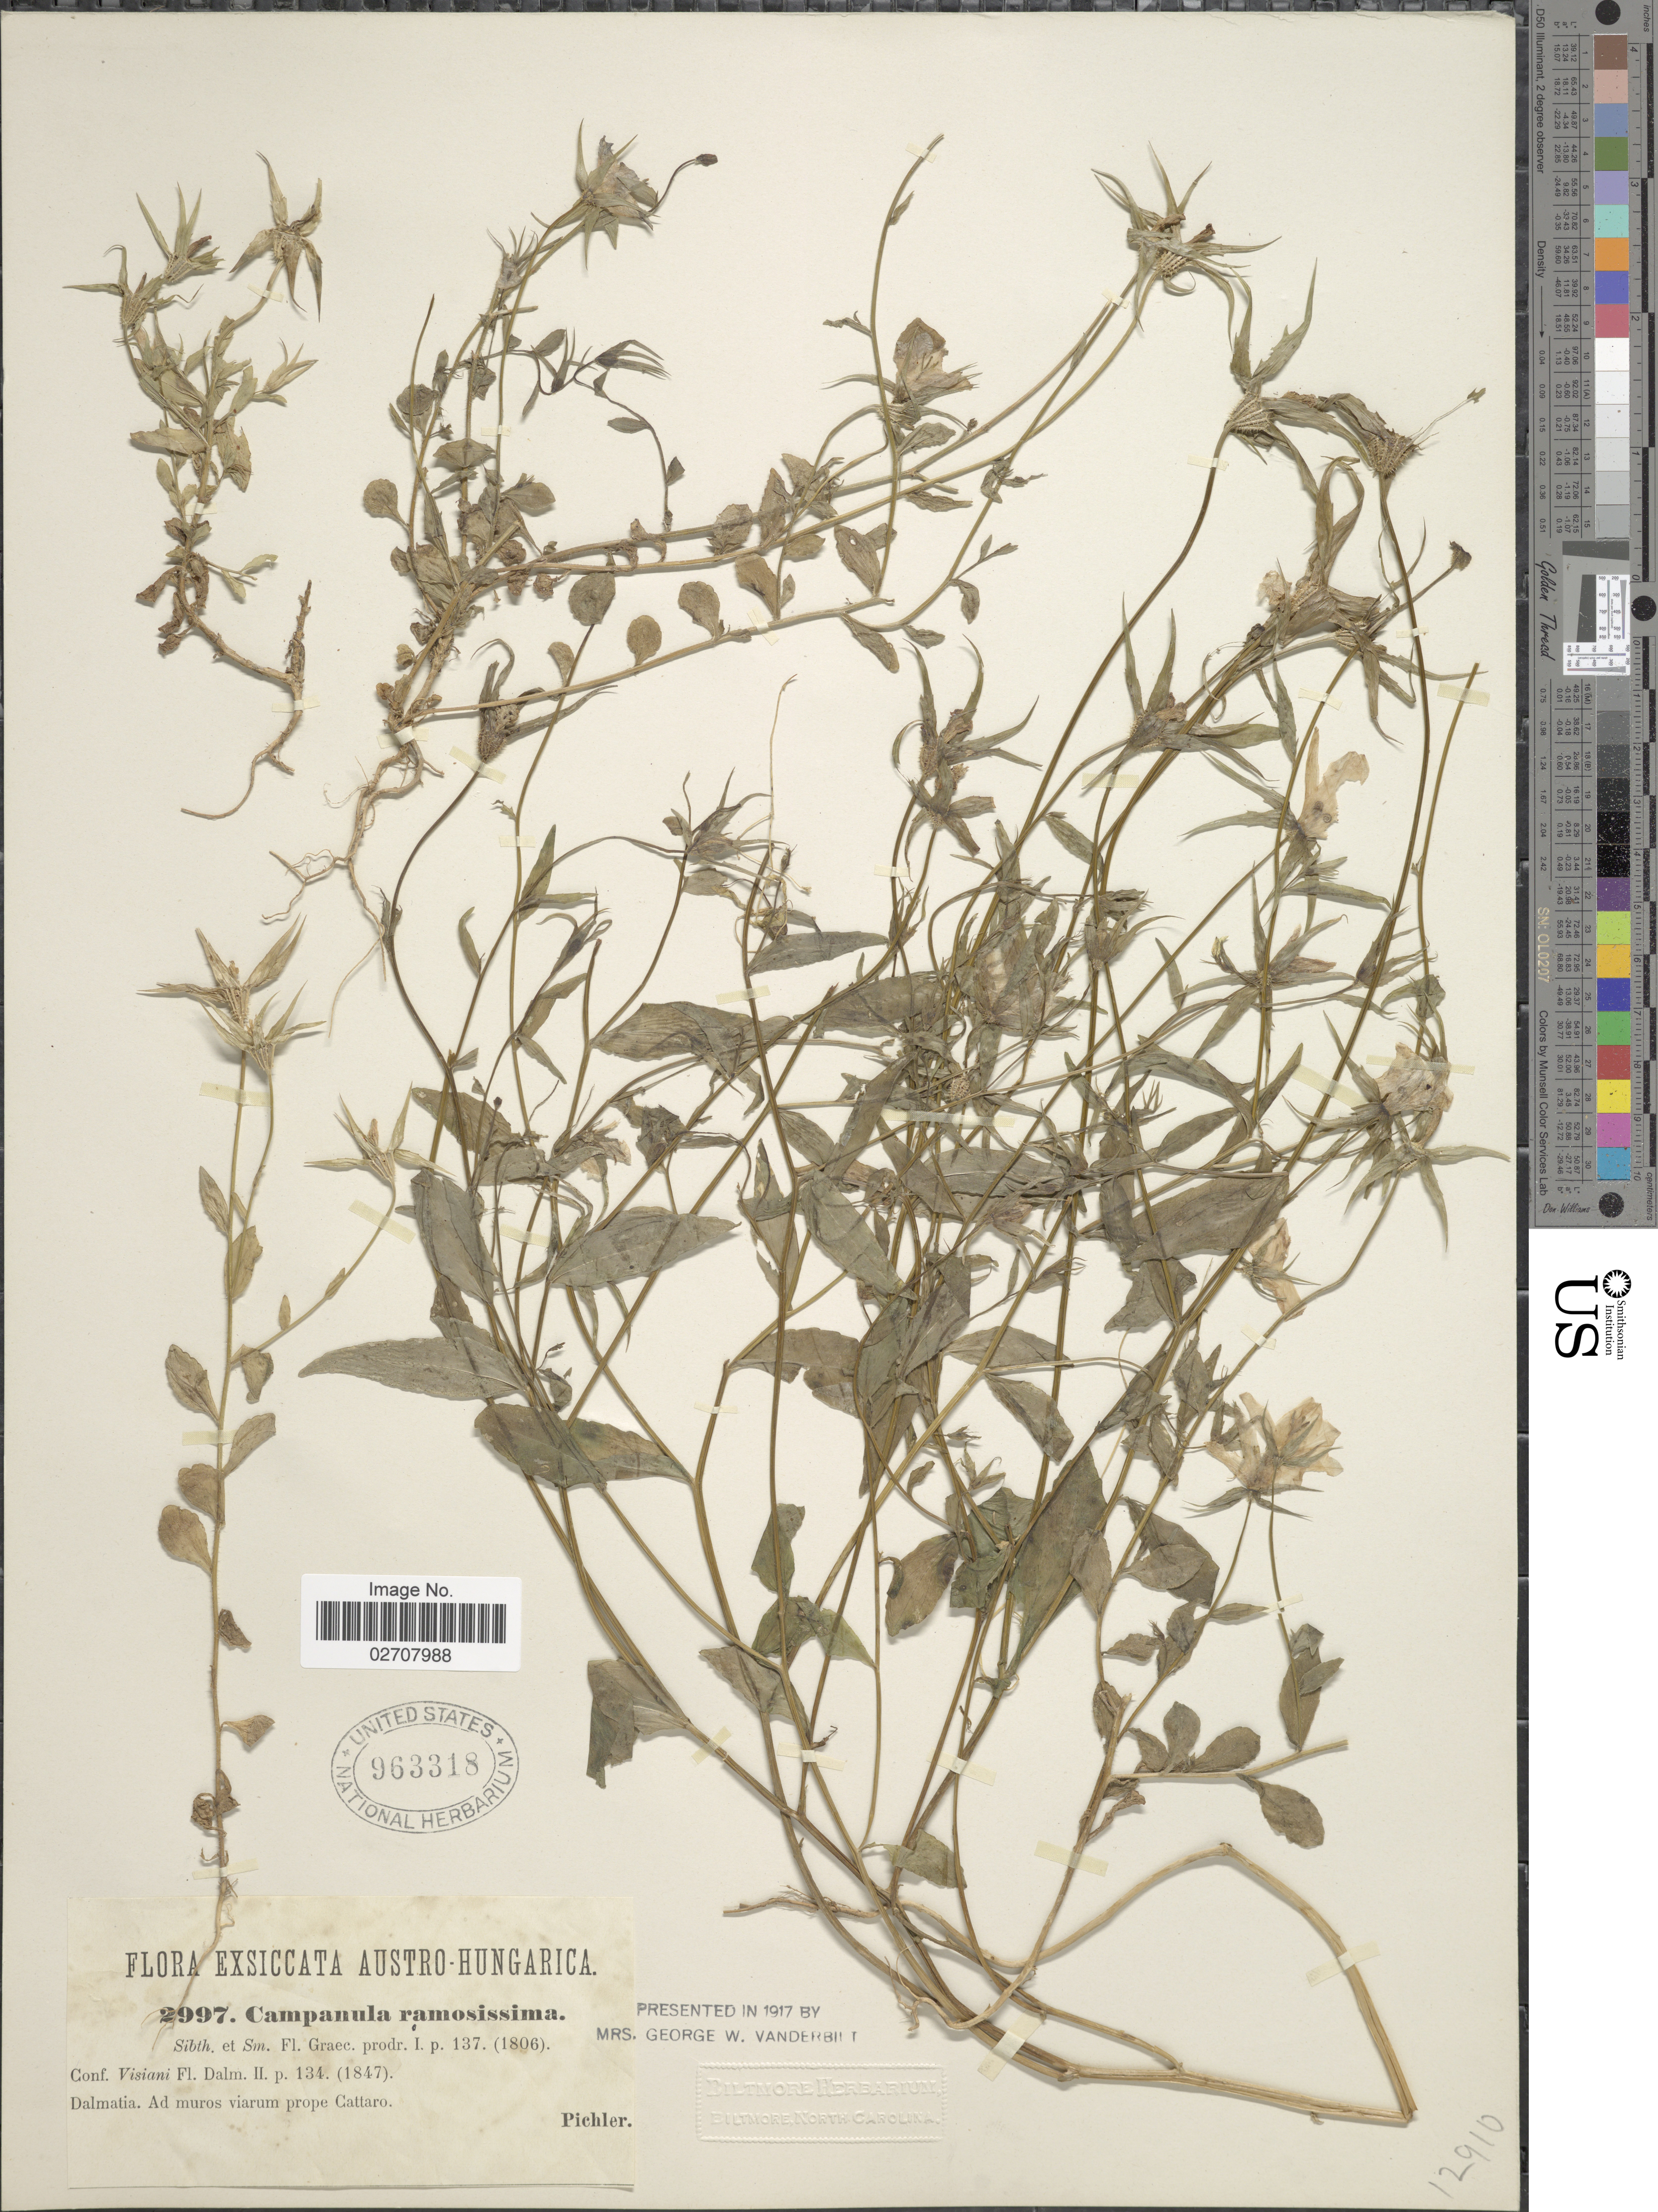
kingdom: Plantae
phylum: Tracheophyta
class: Magnoliopsida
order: Asterales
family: Campanulaceae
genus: Campanula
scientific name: Campanula ramosissima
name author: Sm.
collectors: Pichler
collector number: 2997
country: Hungary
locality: Austro-Hungarica, Dalmatia. Ad muros viarum prope Cattaro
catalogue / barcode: US 963318